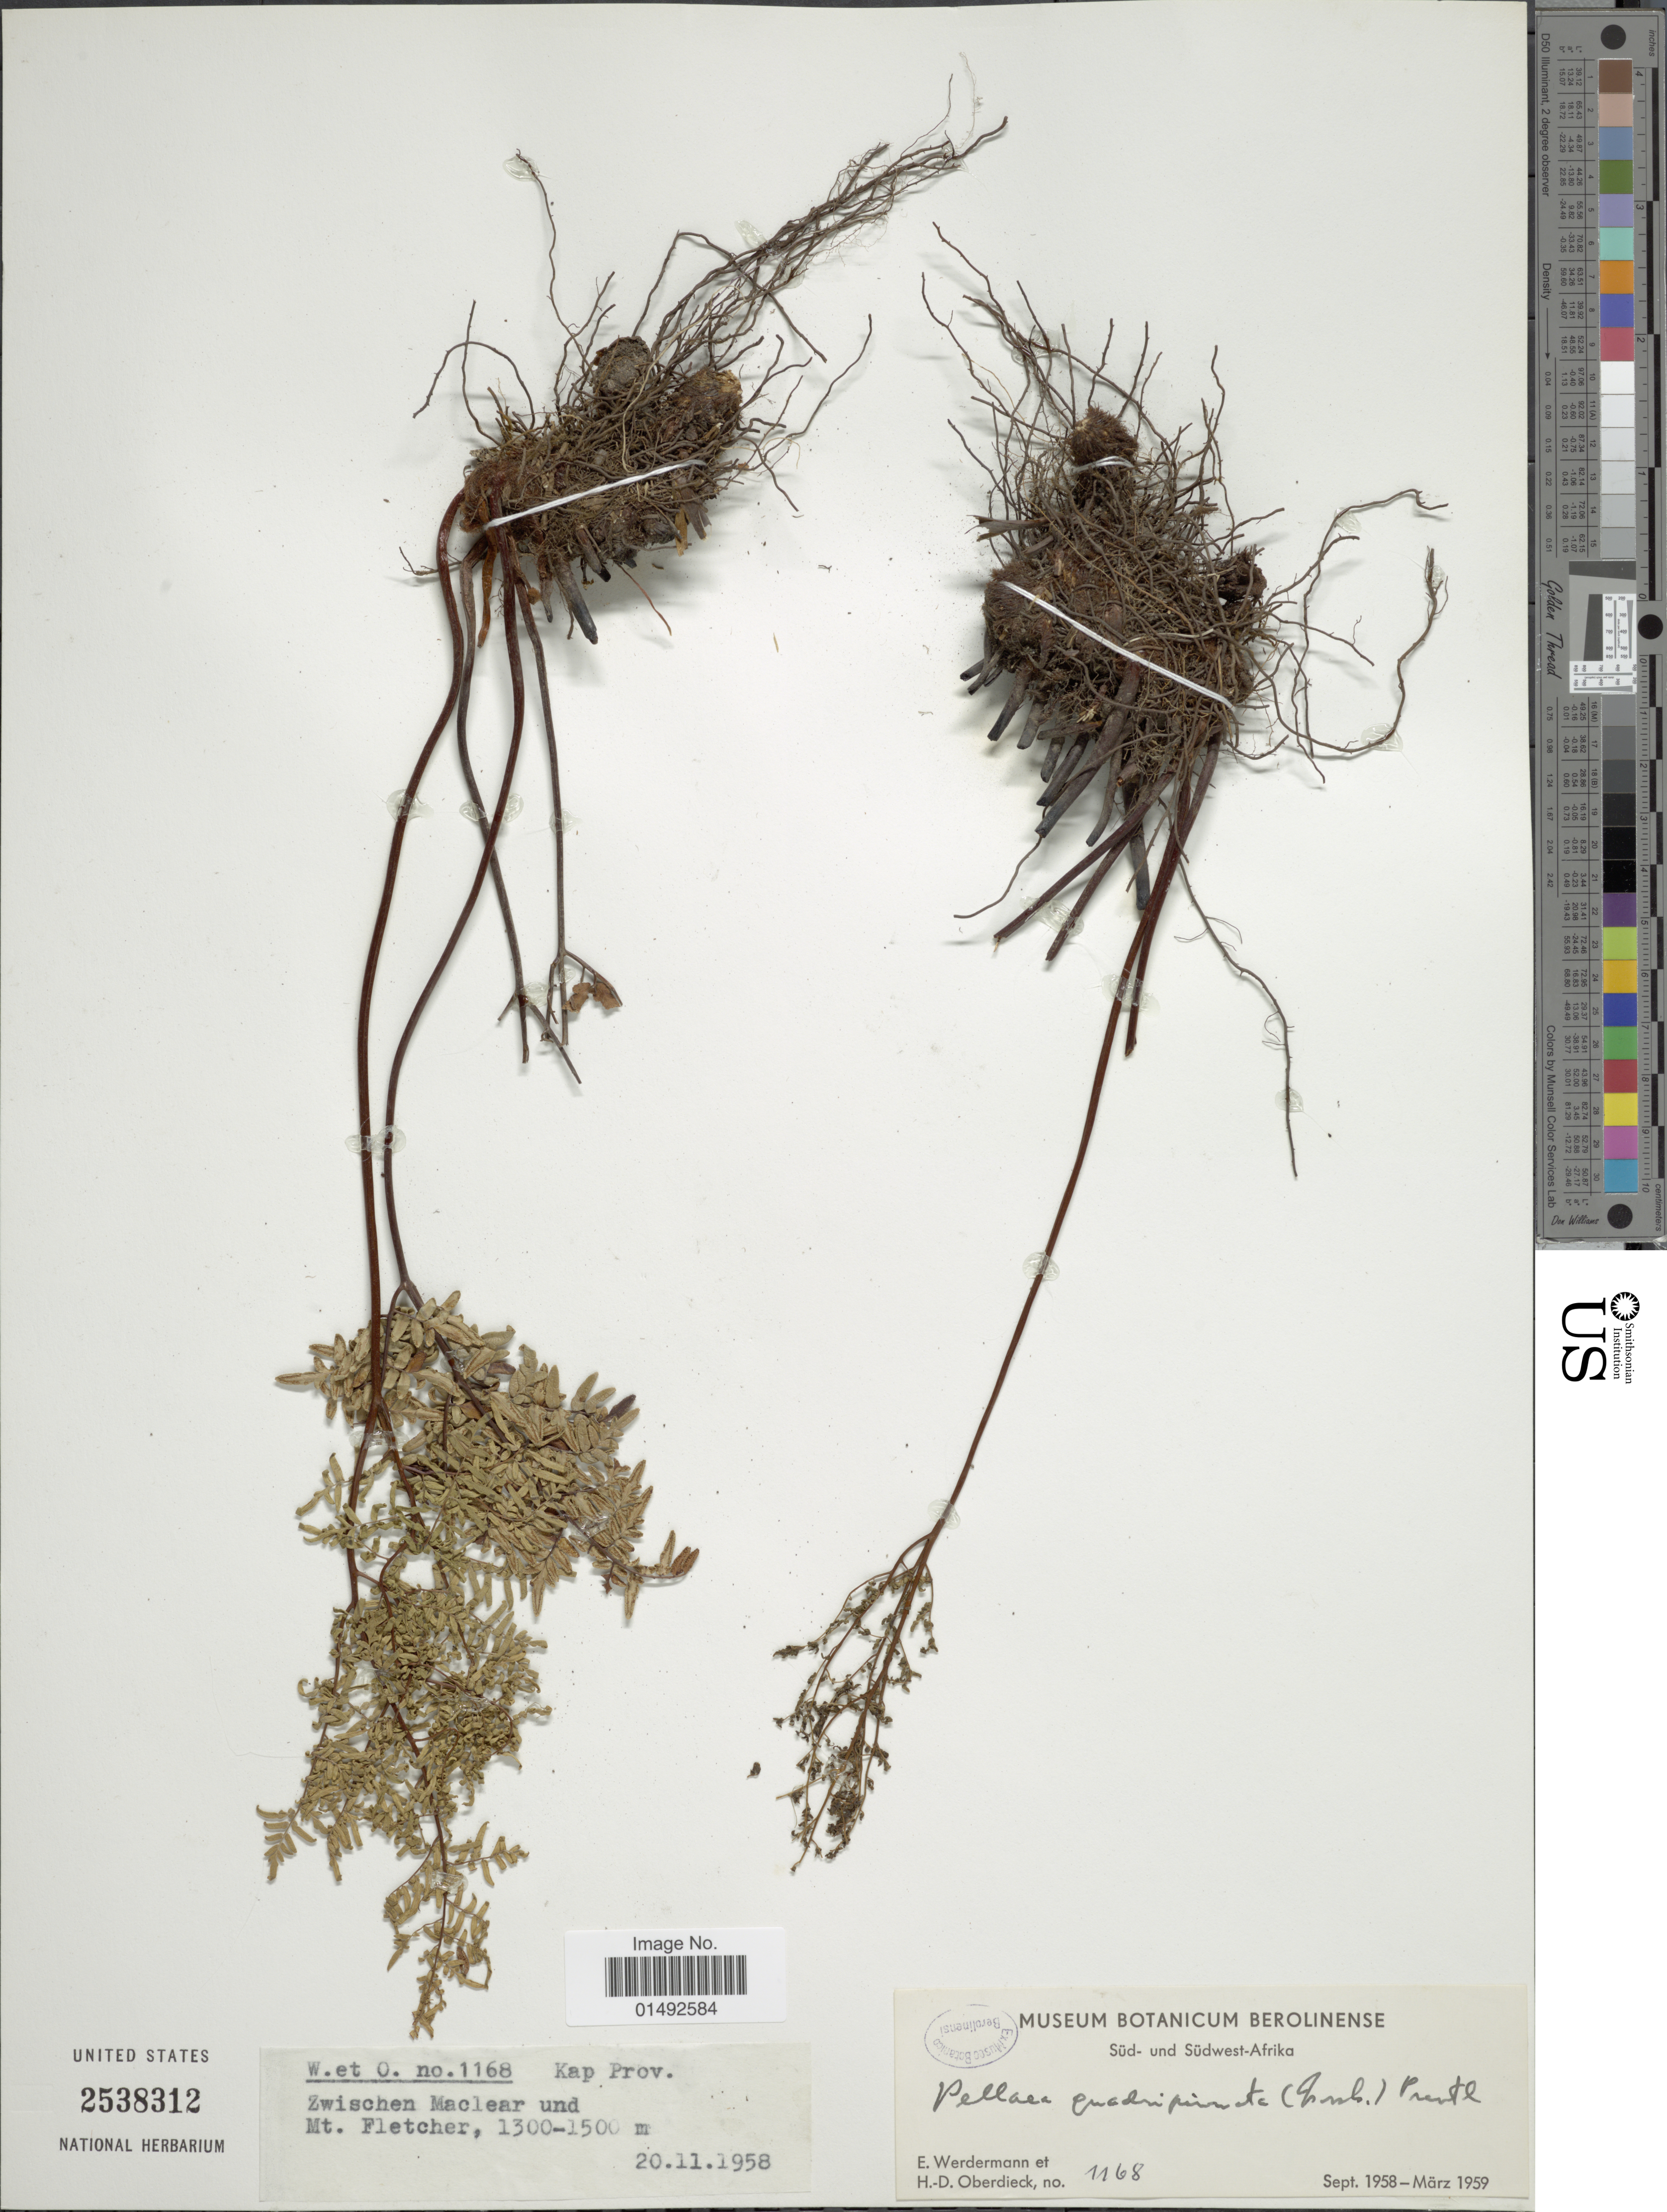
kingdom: Plantae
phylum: Tracheophyta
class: Polypodiopsida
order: Polypodiales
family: Pteridaceae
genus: Pellaea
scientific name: Pellaea quadripinnata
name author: (Forssk.) Prantl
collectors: E. Werdermann & H. Oberdieck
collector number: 1168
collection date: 1958-11-20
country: South Africa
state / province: Eastern Cape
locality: Süd-und Südwest-Afrika, Kap Prov. Zwischen Maclear und Mt Fletcher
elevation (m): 1300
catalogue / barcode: US 2538312